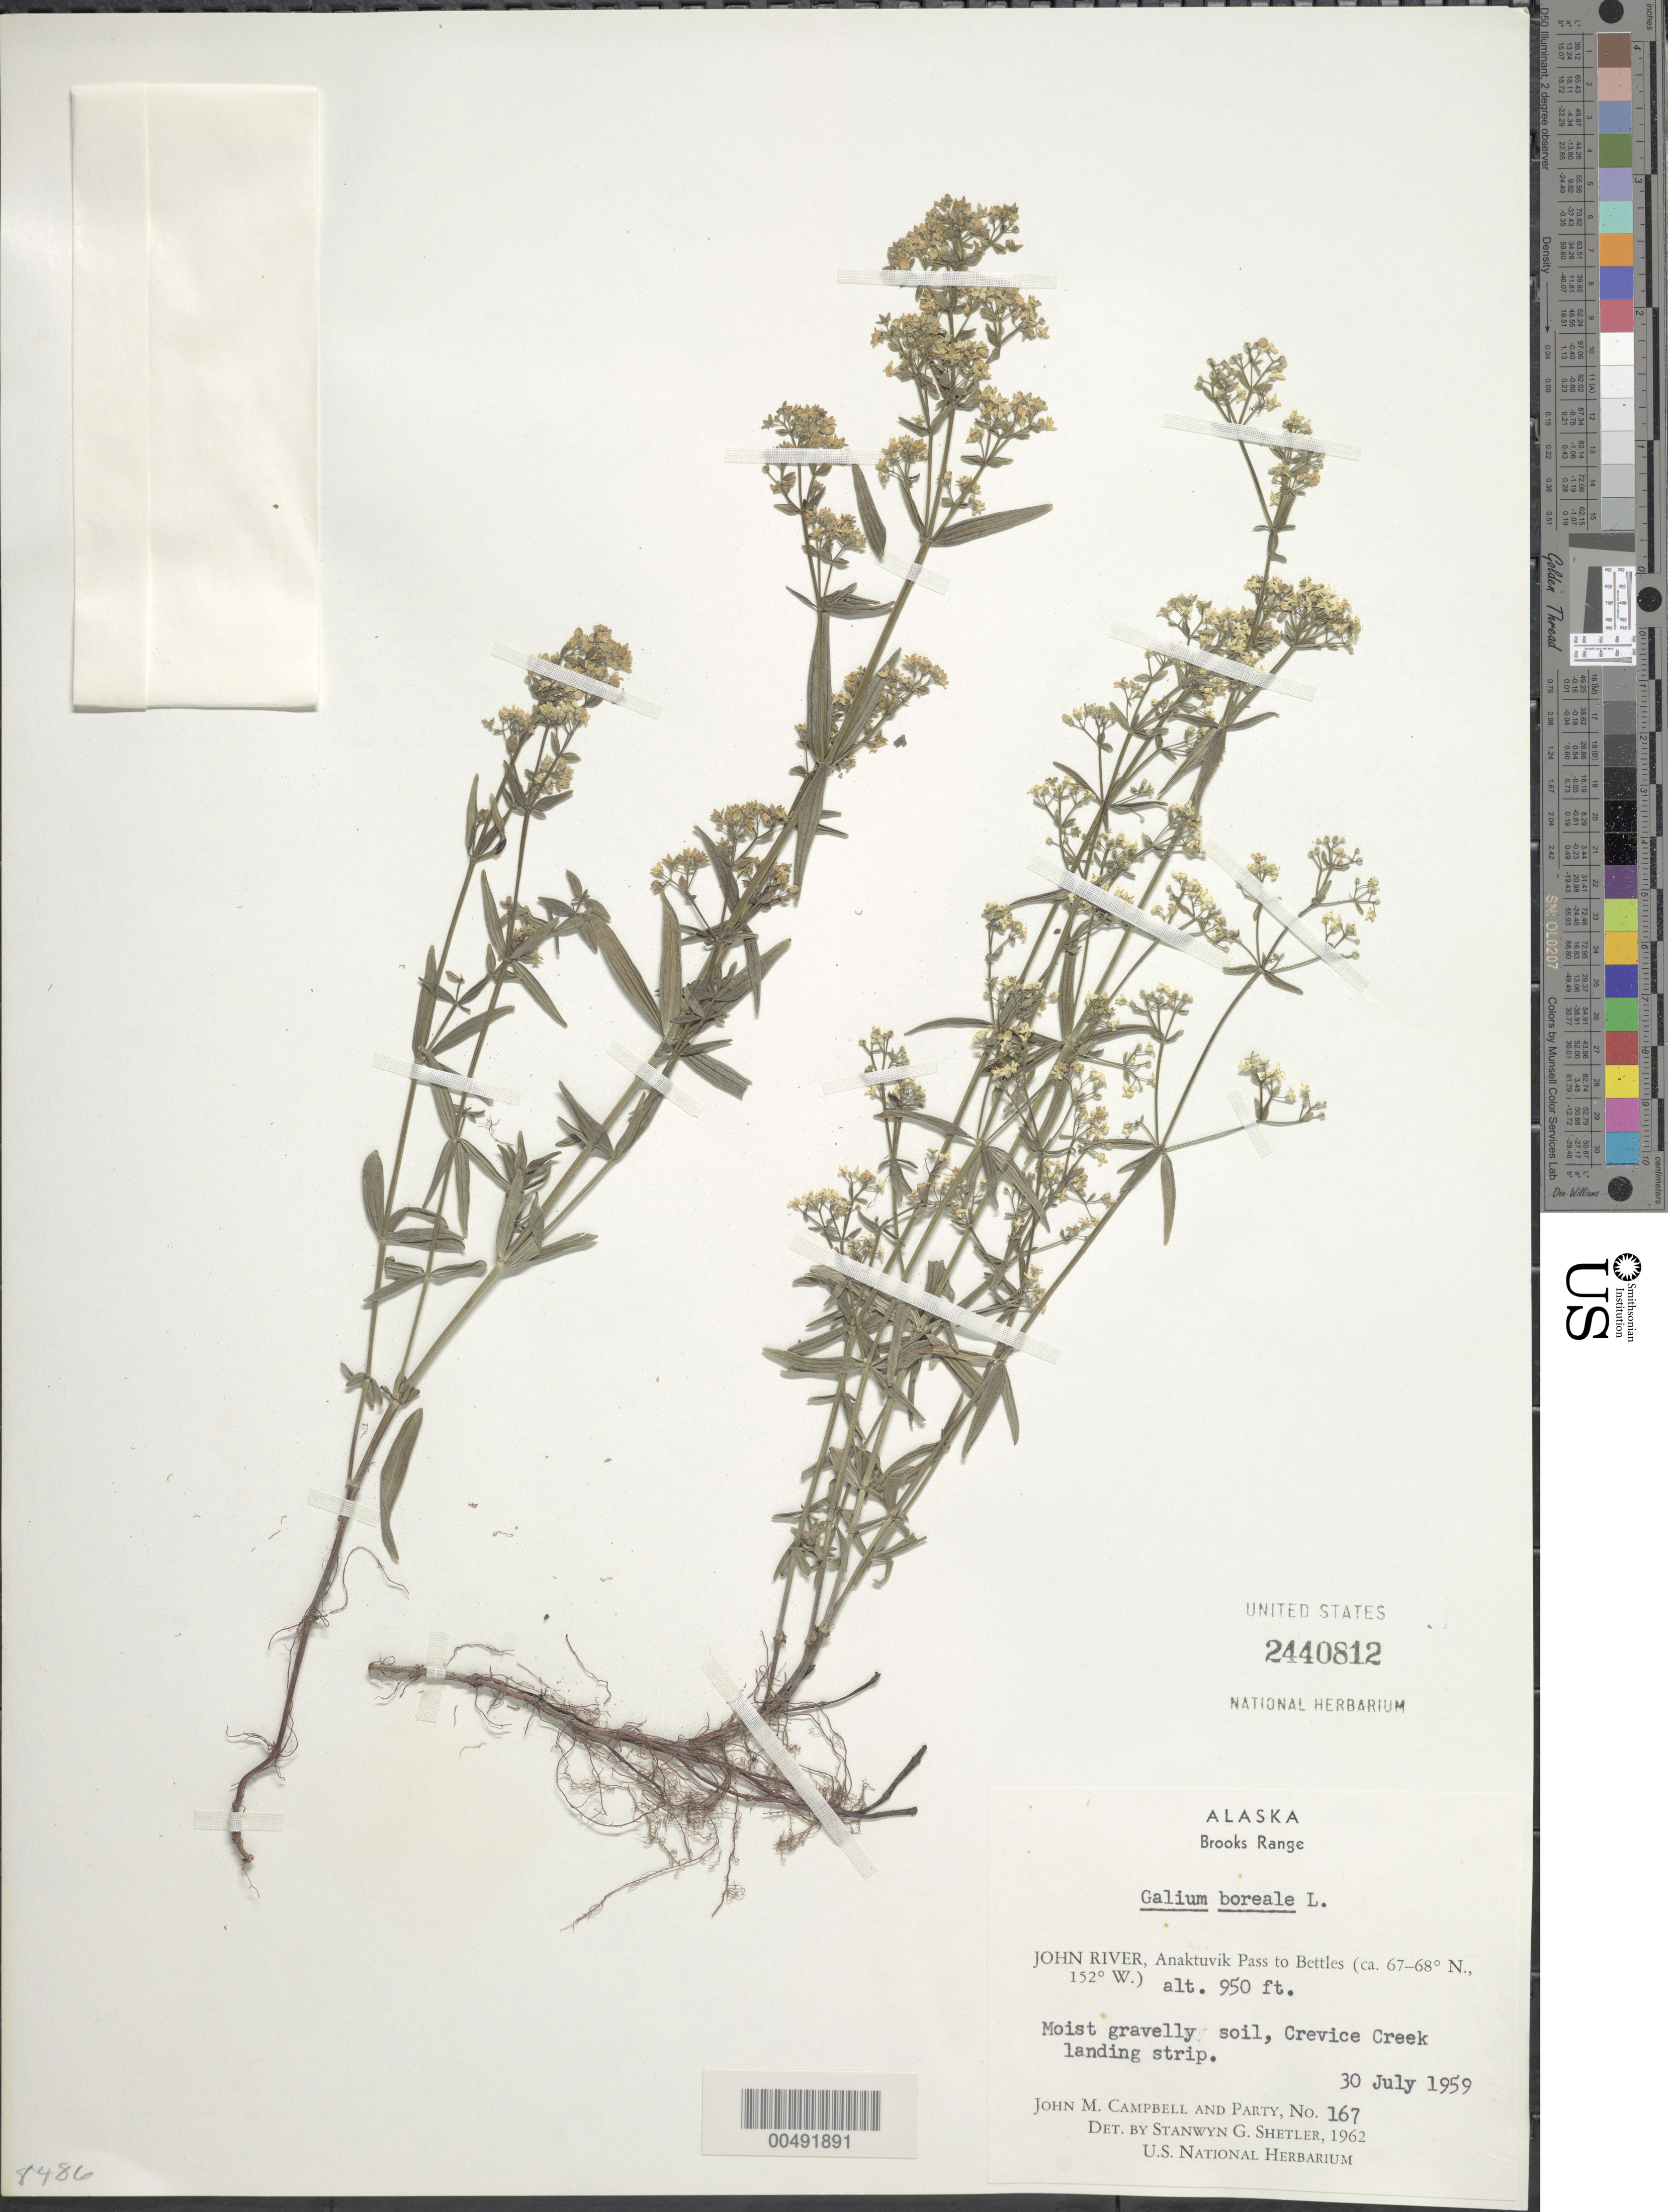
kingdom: Plantae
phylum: Tracheophyta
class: Magnoliopsida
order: Gentianales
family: Rubiaceae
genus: Galium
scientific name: Galium boreale L.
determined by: Shetler, Stanwyn G., (US), NMNH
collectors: J. M. Campbell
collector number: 167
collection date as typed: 30 Jul 1959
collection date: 1959-07-30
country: United States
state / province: Alaska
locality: Brooks Range, John River, Anaktuvuk Pass to Bettles, Crevice Creek Landing Strip (lat/long recorded as: lat=::: long=152:0:0:W)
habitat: moist gravelly soil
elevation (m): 290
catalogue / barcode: US 2440812